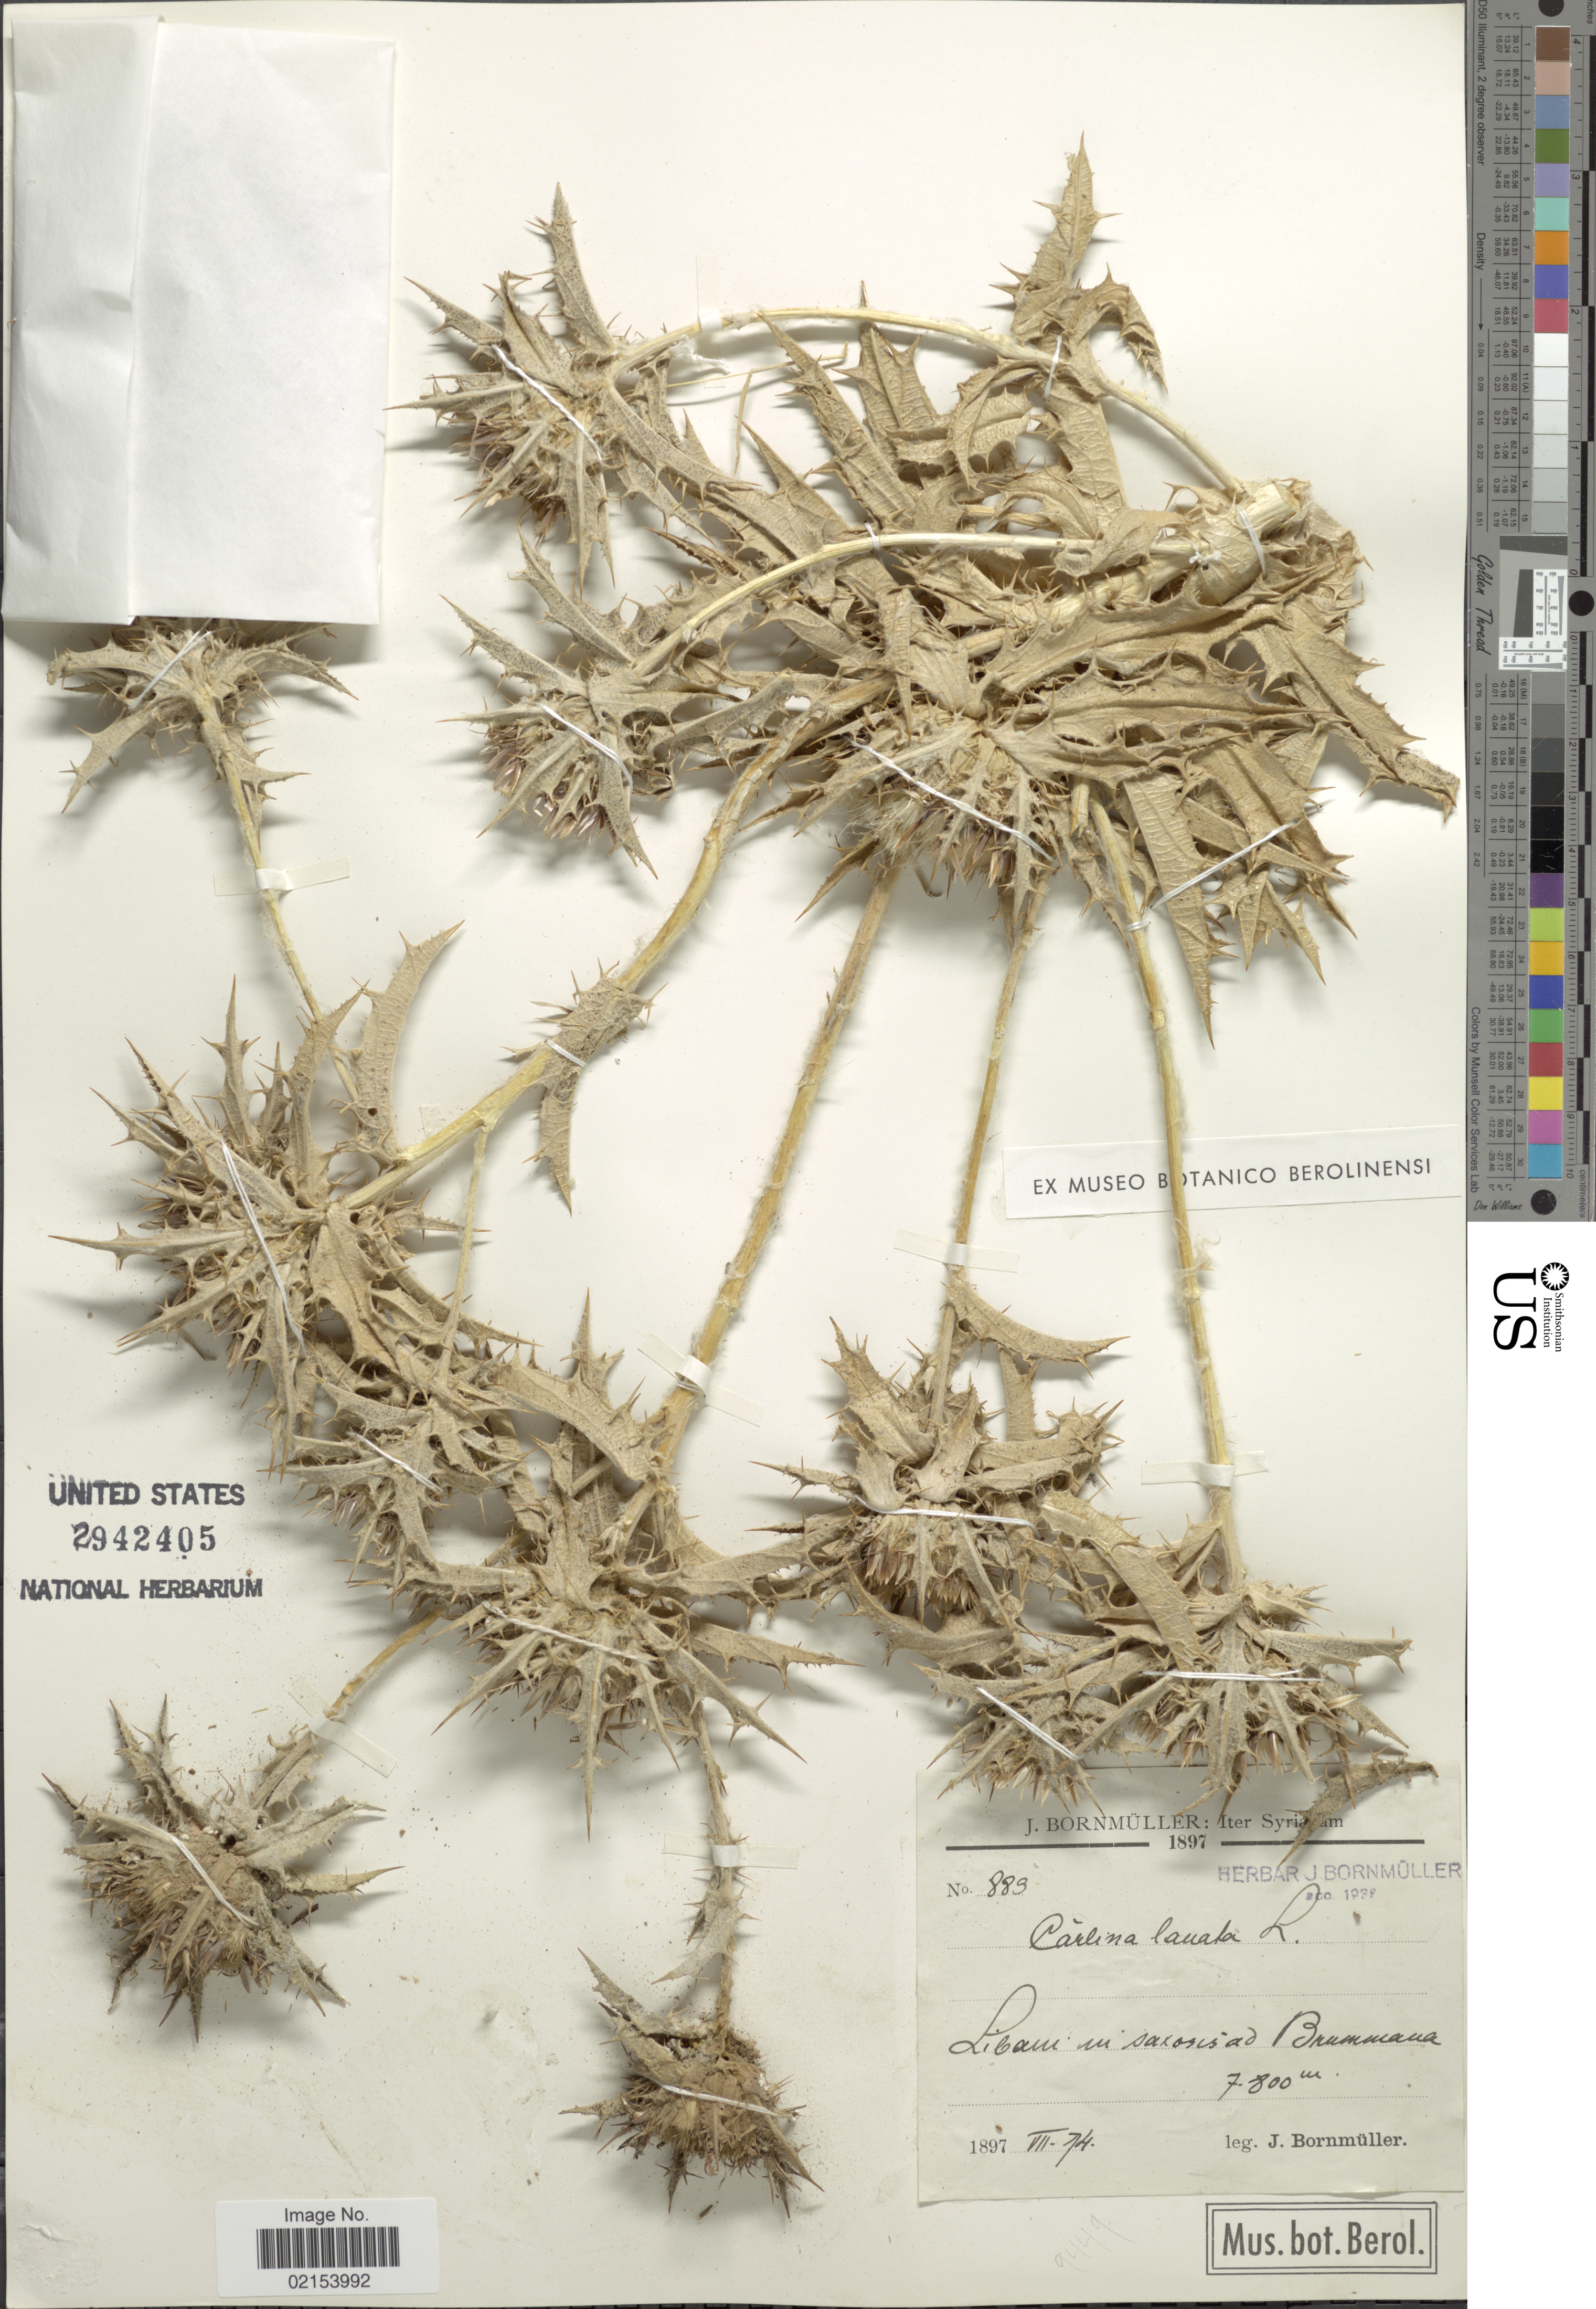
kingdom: Plantae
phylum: Tracheophyta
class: Magnoliopsida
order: Asterales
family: Asteraceae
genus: Carlina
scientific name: Carlina lanata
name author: L.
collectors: J. Bornmüller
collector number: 883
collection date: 1897-07-04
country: Syria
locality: Syriacum. Libani in saxisisad Brummana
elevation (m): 7800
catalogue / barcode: US 2942405